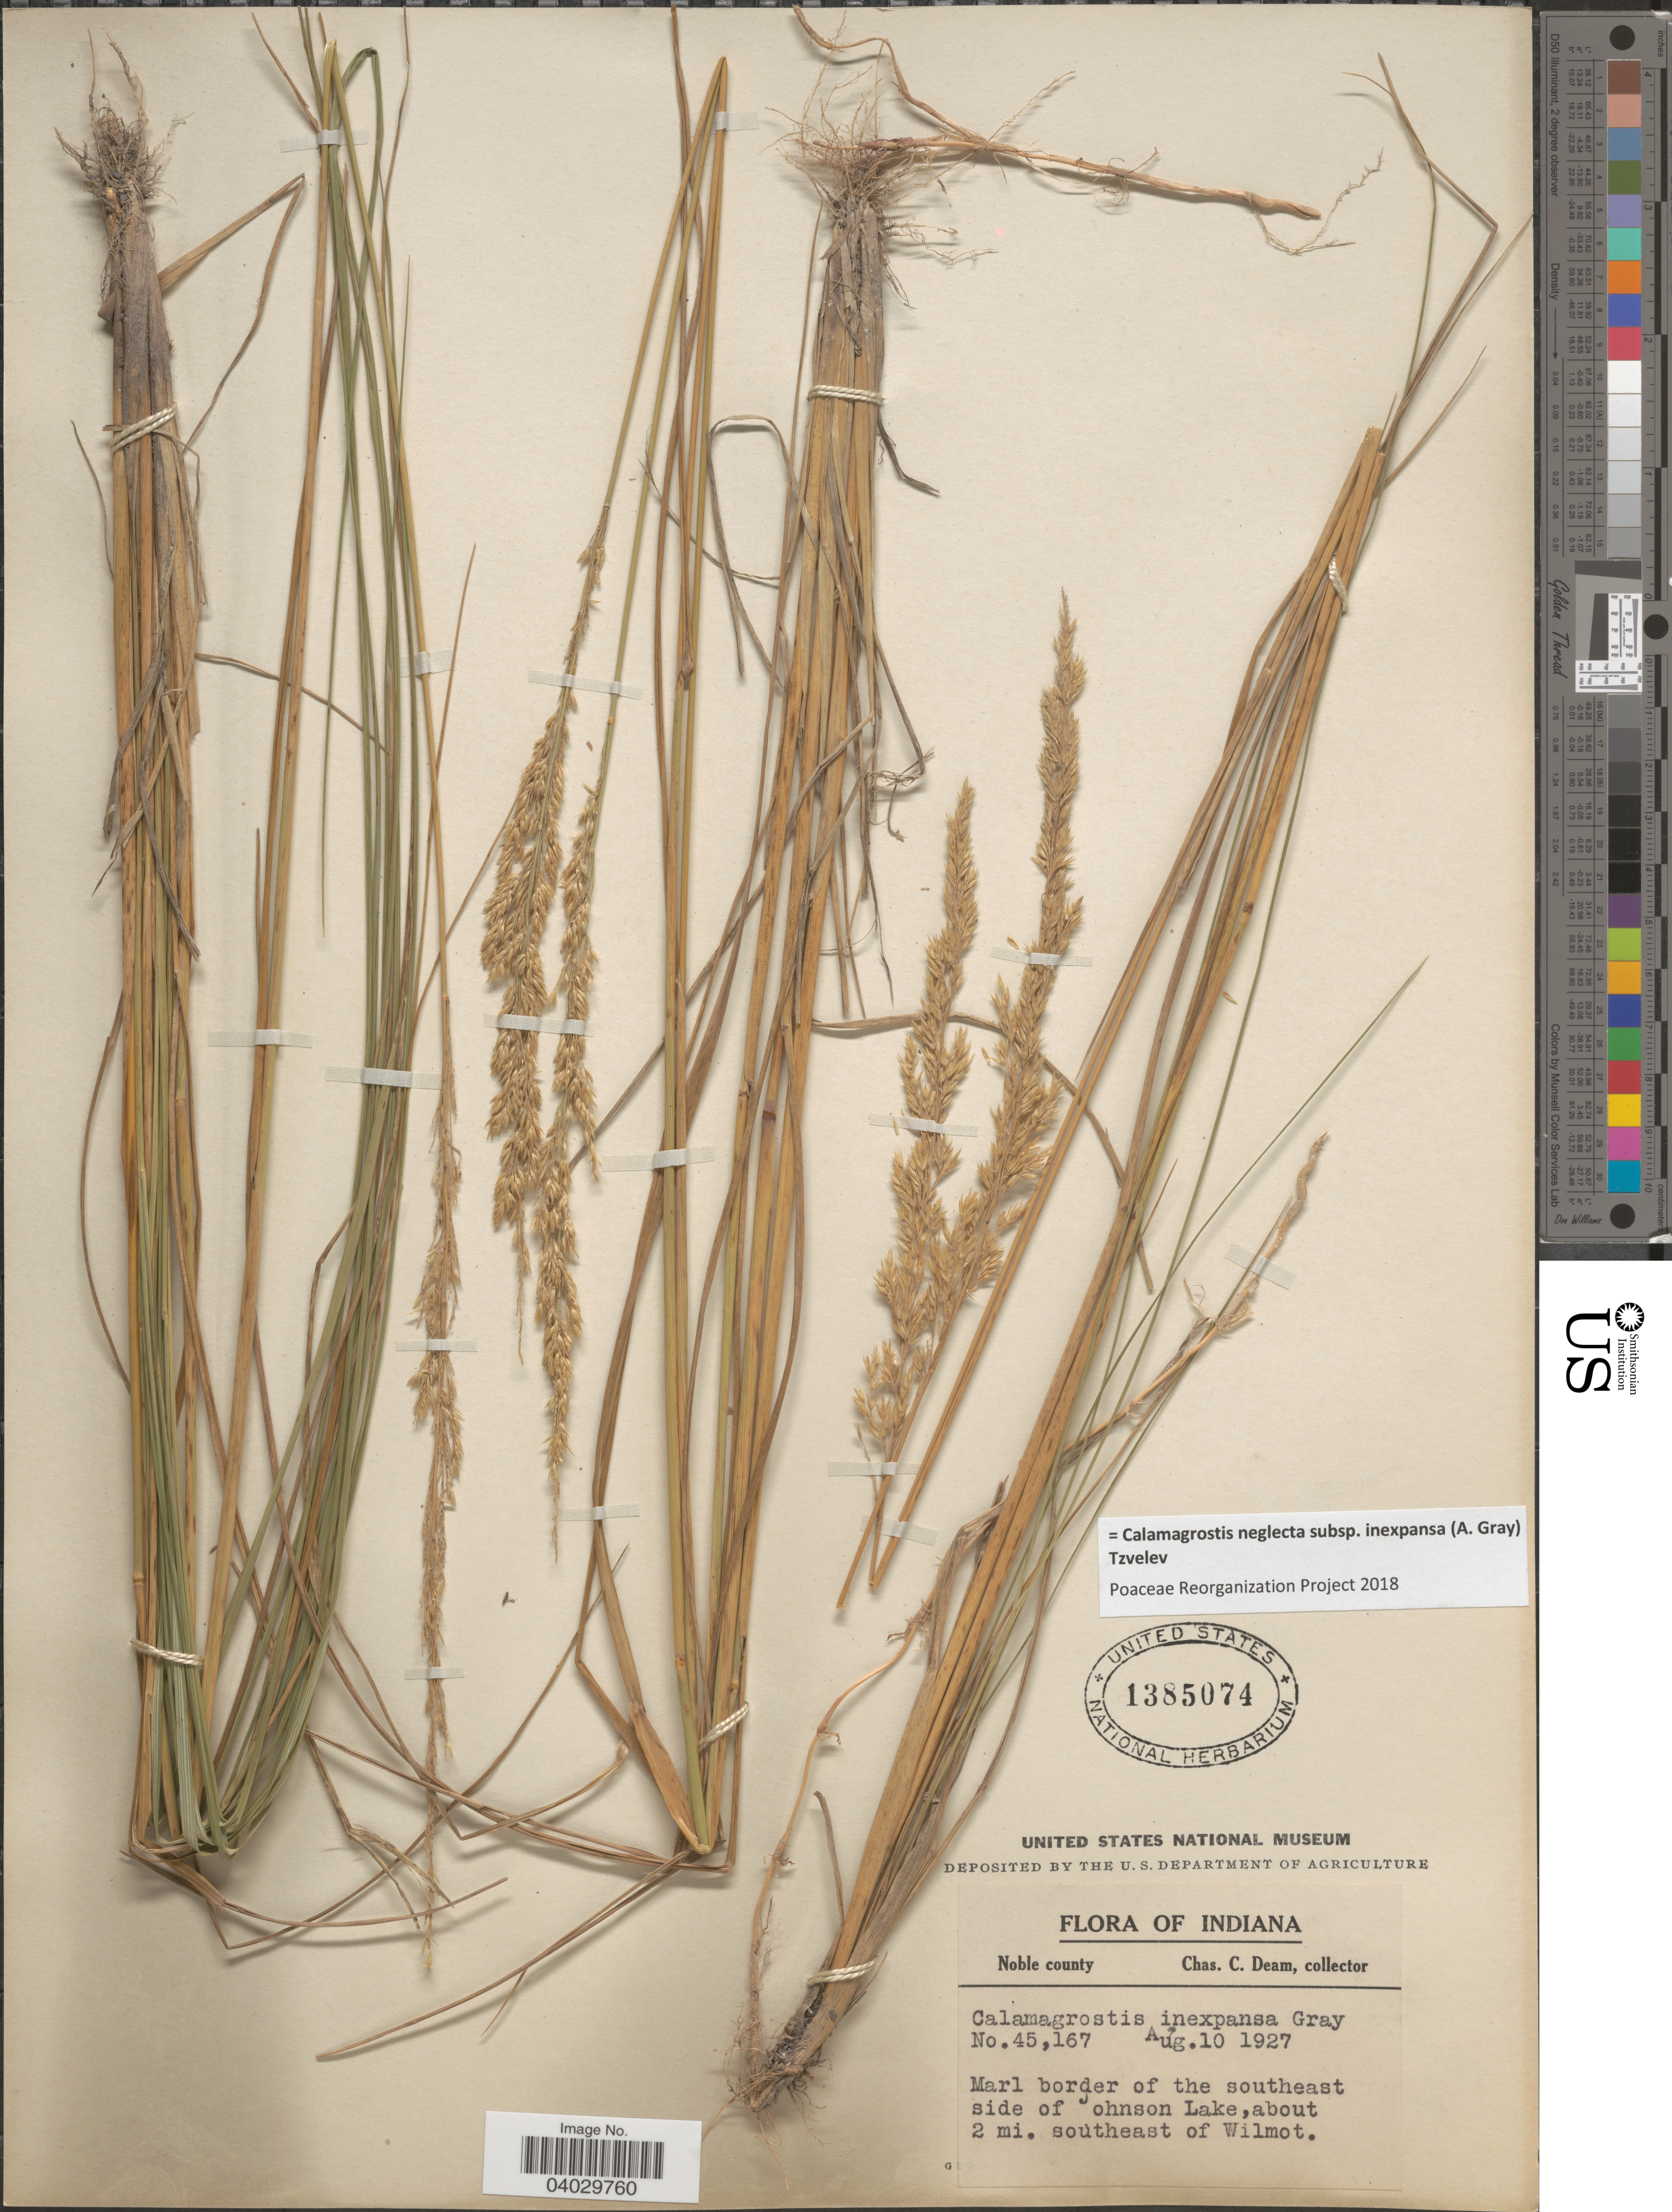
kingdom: Plantae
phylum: Tracheophyta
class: Liliopsida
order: Poales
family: Poaceae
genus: Calamagrostis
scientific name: Calamagrostis neglecta subsp. inexpansa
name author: (A. Gray) Tzvelev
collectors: C. C. Deam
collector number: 45167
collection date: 1927-08-10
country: United States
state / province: Indiana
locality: Noble county. Marl border of the southeast side of Johnson Lake, about 2 mi. southeast of Wilmot.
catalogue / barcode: US 1385074